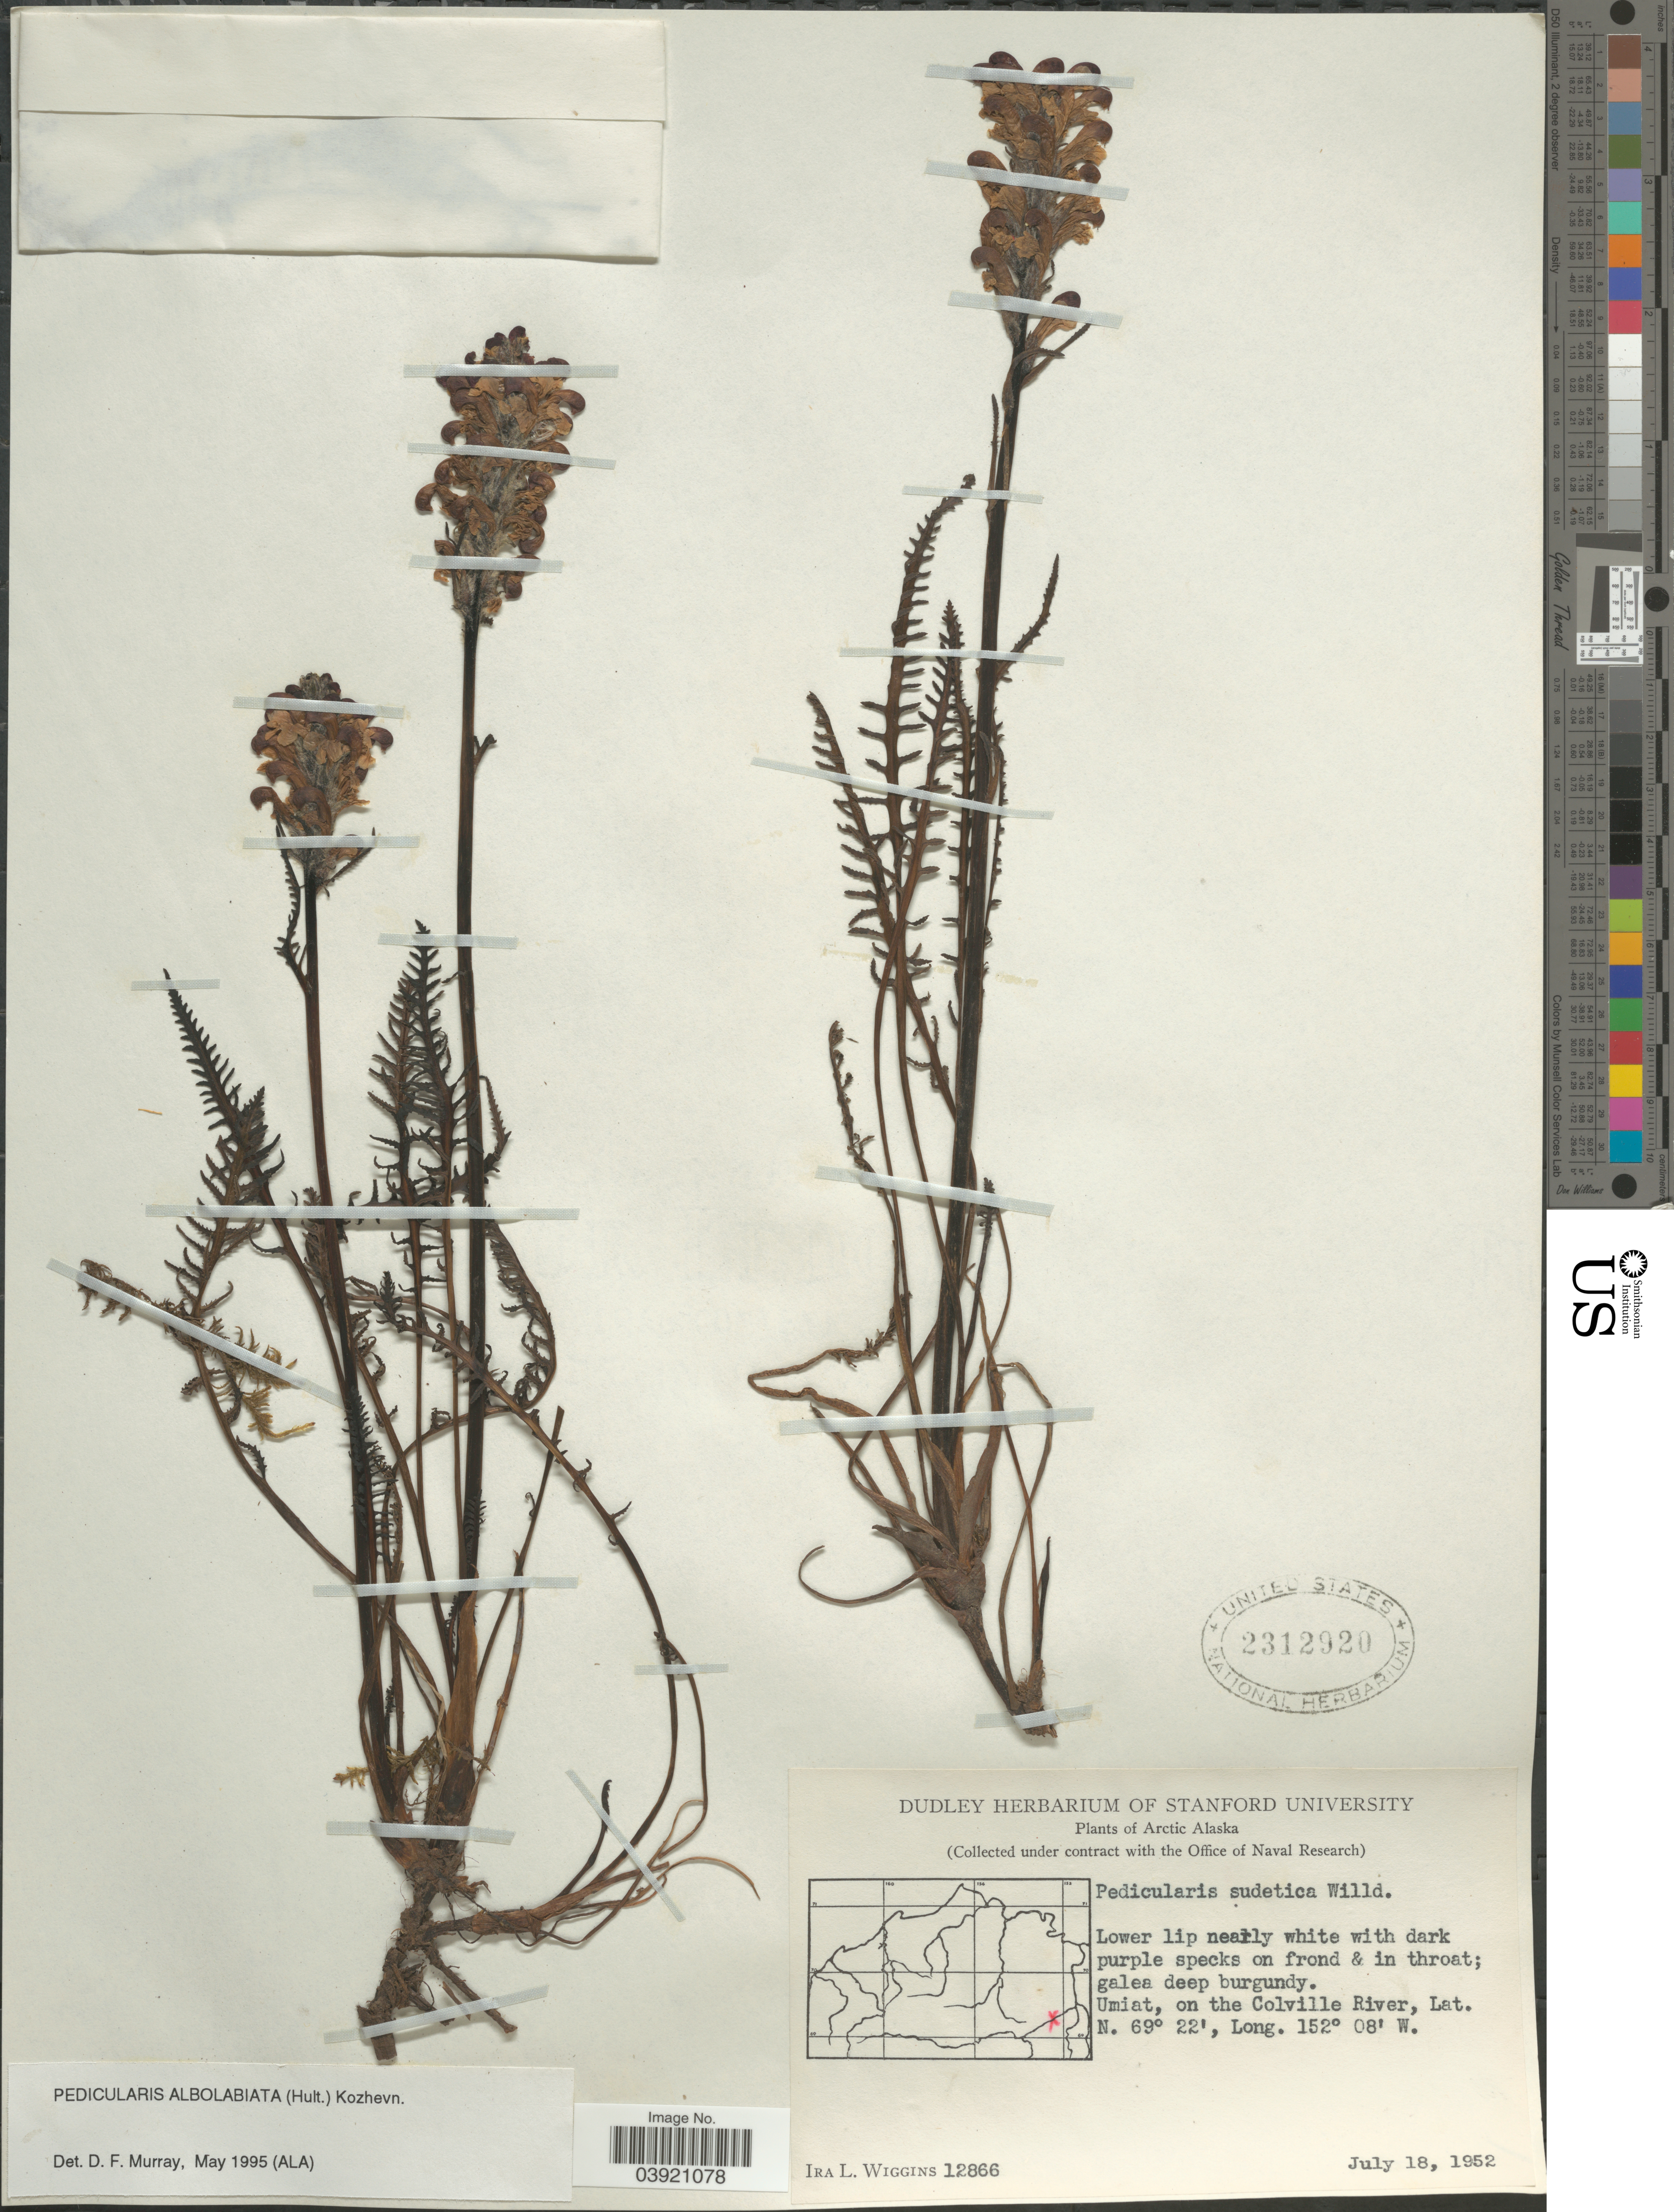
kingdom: Plantae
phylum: Tracheophyta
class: Magnoliopsida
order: Lamiales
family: Orobanchaceae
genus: Pedicularis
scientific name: Pedicularis albolabiata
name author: (Hultén) Kozhevn.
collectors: I. L. Wiggins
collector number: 12866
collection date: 1952-07-18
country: United States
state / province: Alaska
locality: Arctic Alaska. Umiat, on the Colville River.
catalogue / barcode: US 2312920